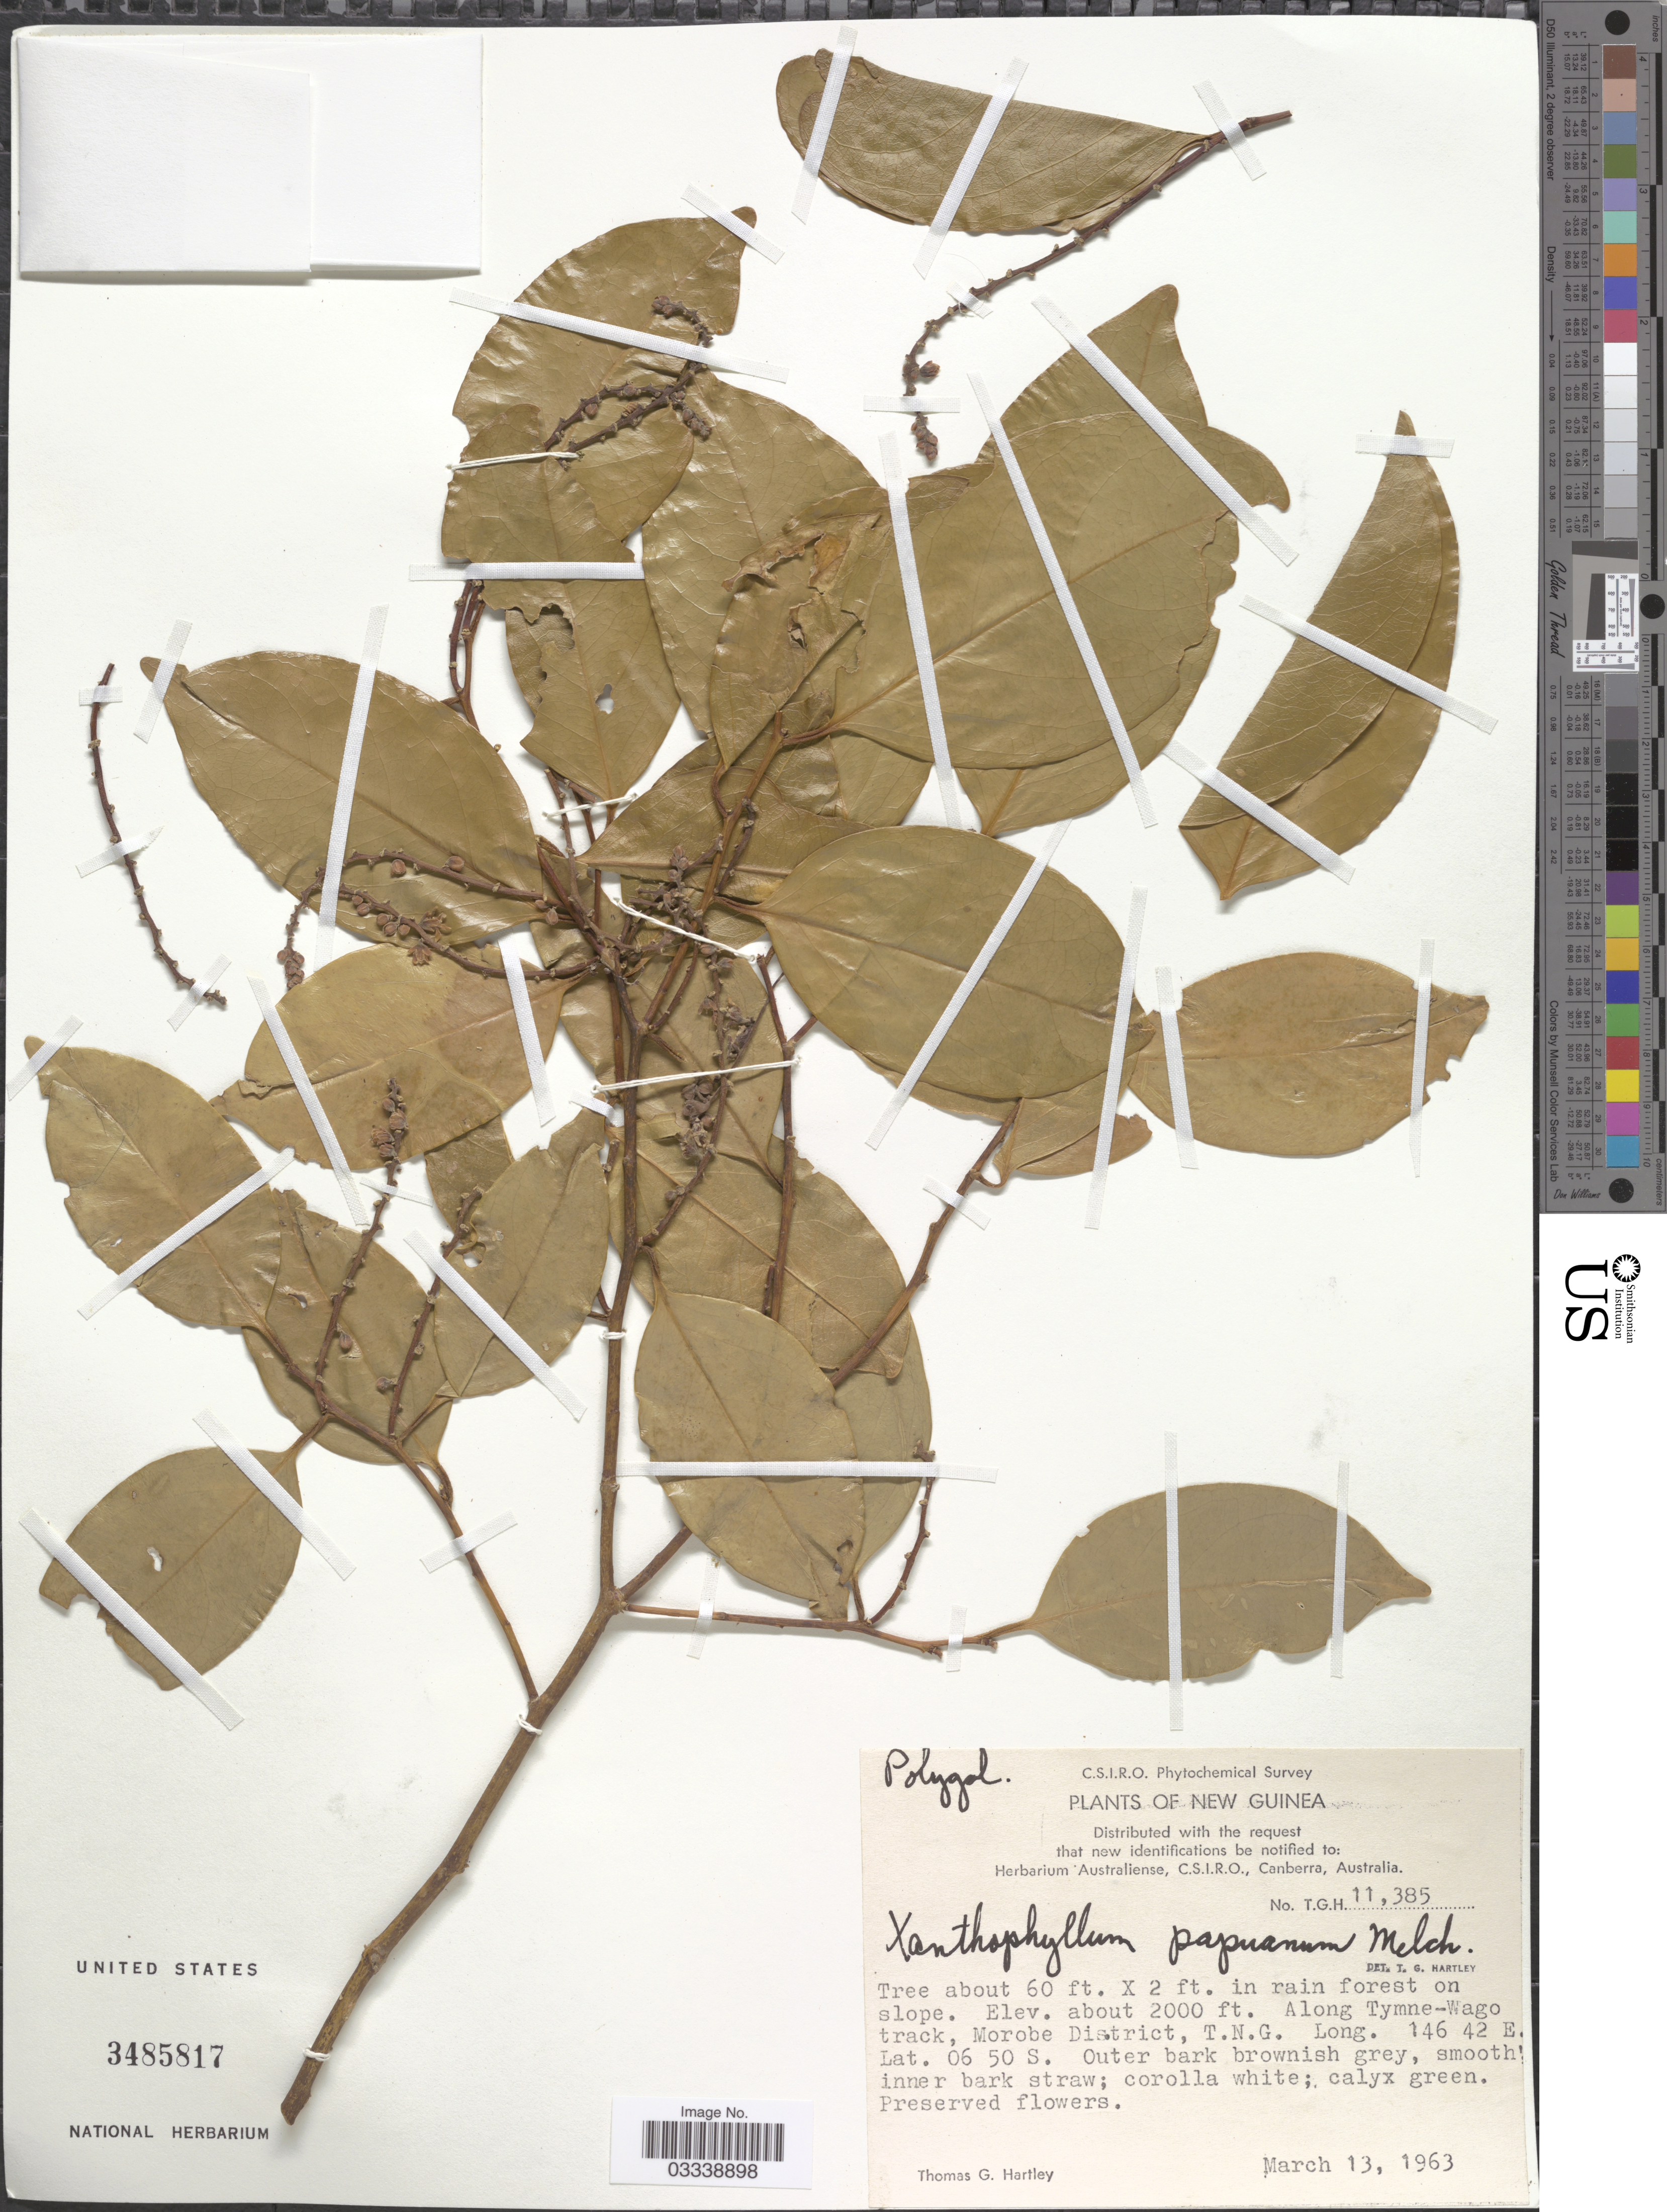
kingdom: Plantae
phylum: Tracheophyta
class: Magnoliopsida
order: Fabales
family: Polygalaceae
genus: Xanthophyllum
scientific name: Xanthophyllum papuanum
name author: Whitmore ex Meijden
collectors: T. G. Hartley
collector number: T.G.H. 11385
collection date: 1963-03-13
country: Papua New Guinea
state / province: Morobe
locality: New Guinea. Along Tymne-Wago track, Morobe District, T.N.G.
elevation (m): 610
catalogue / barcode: US 3485817